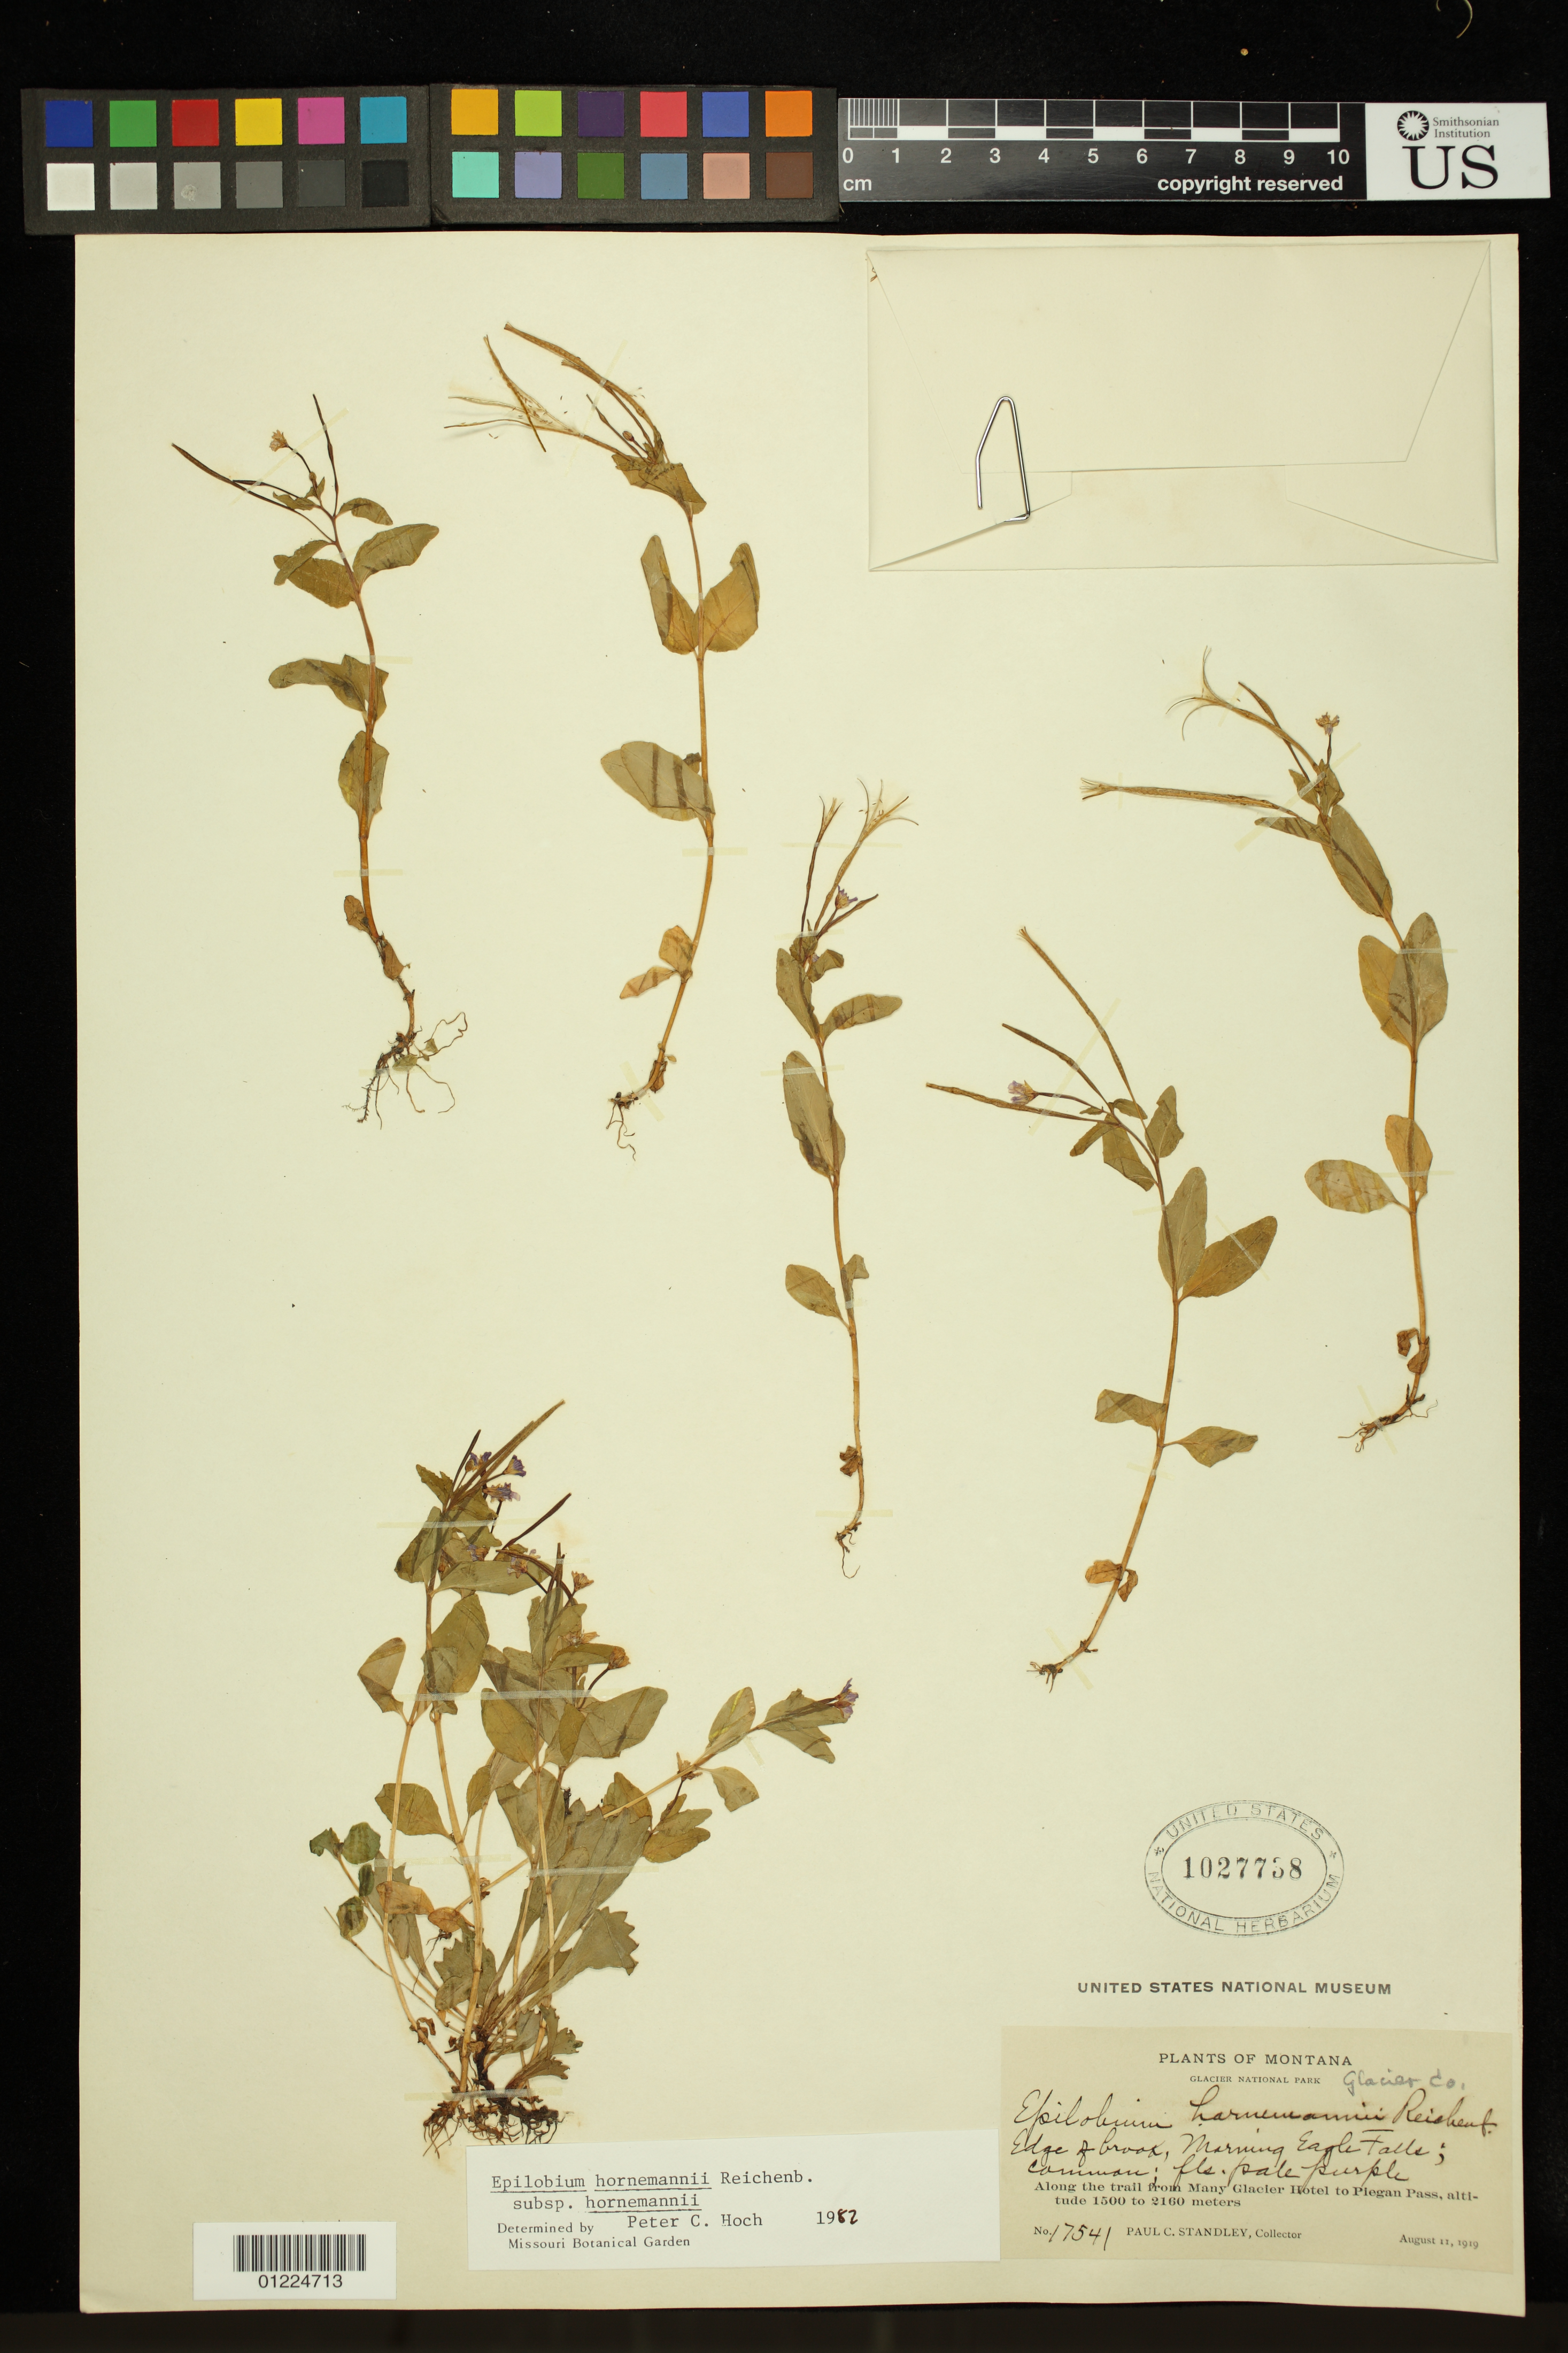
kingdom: Plantae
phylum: Tracheophyta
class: Magnoliopsida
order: Myrtales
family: Onagraceae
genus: Epilobium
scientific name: Epilobium hornemannii subsp. hornemannii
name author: Rchb.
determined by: Hoch, P. C.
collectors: P. C. Standley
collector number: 17541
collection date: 1919-08-11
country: United States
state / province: Montana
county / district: Glacier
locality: Along the trail from Many Glacier Hotel to Piegan Pass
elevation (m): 1500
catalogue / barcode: US 1027738